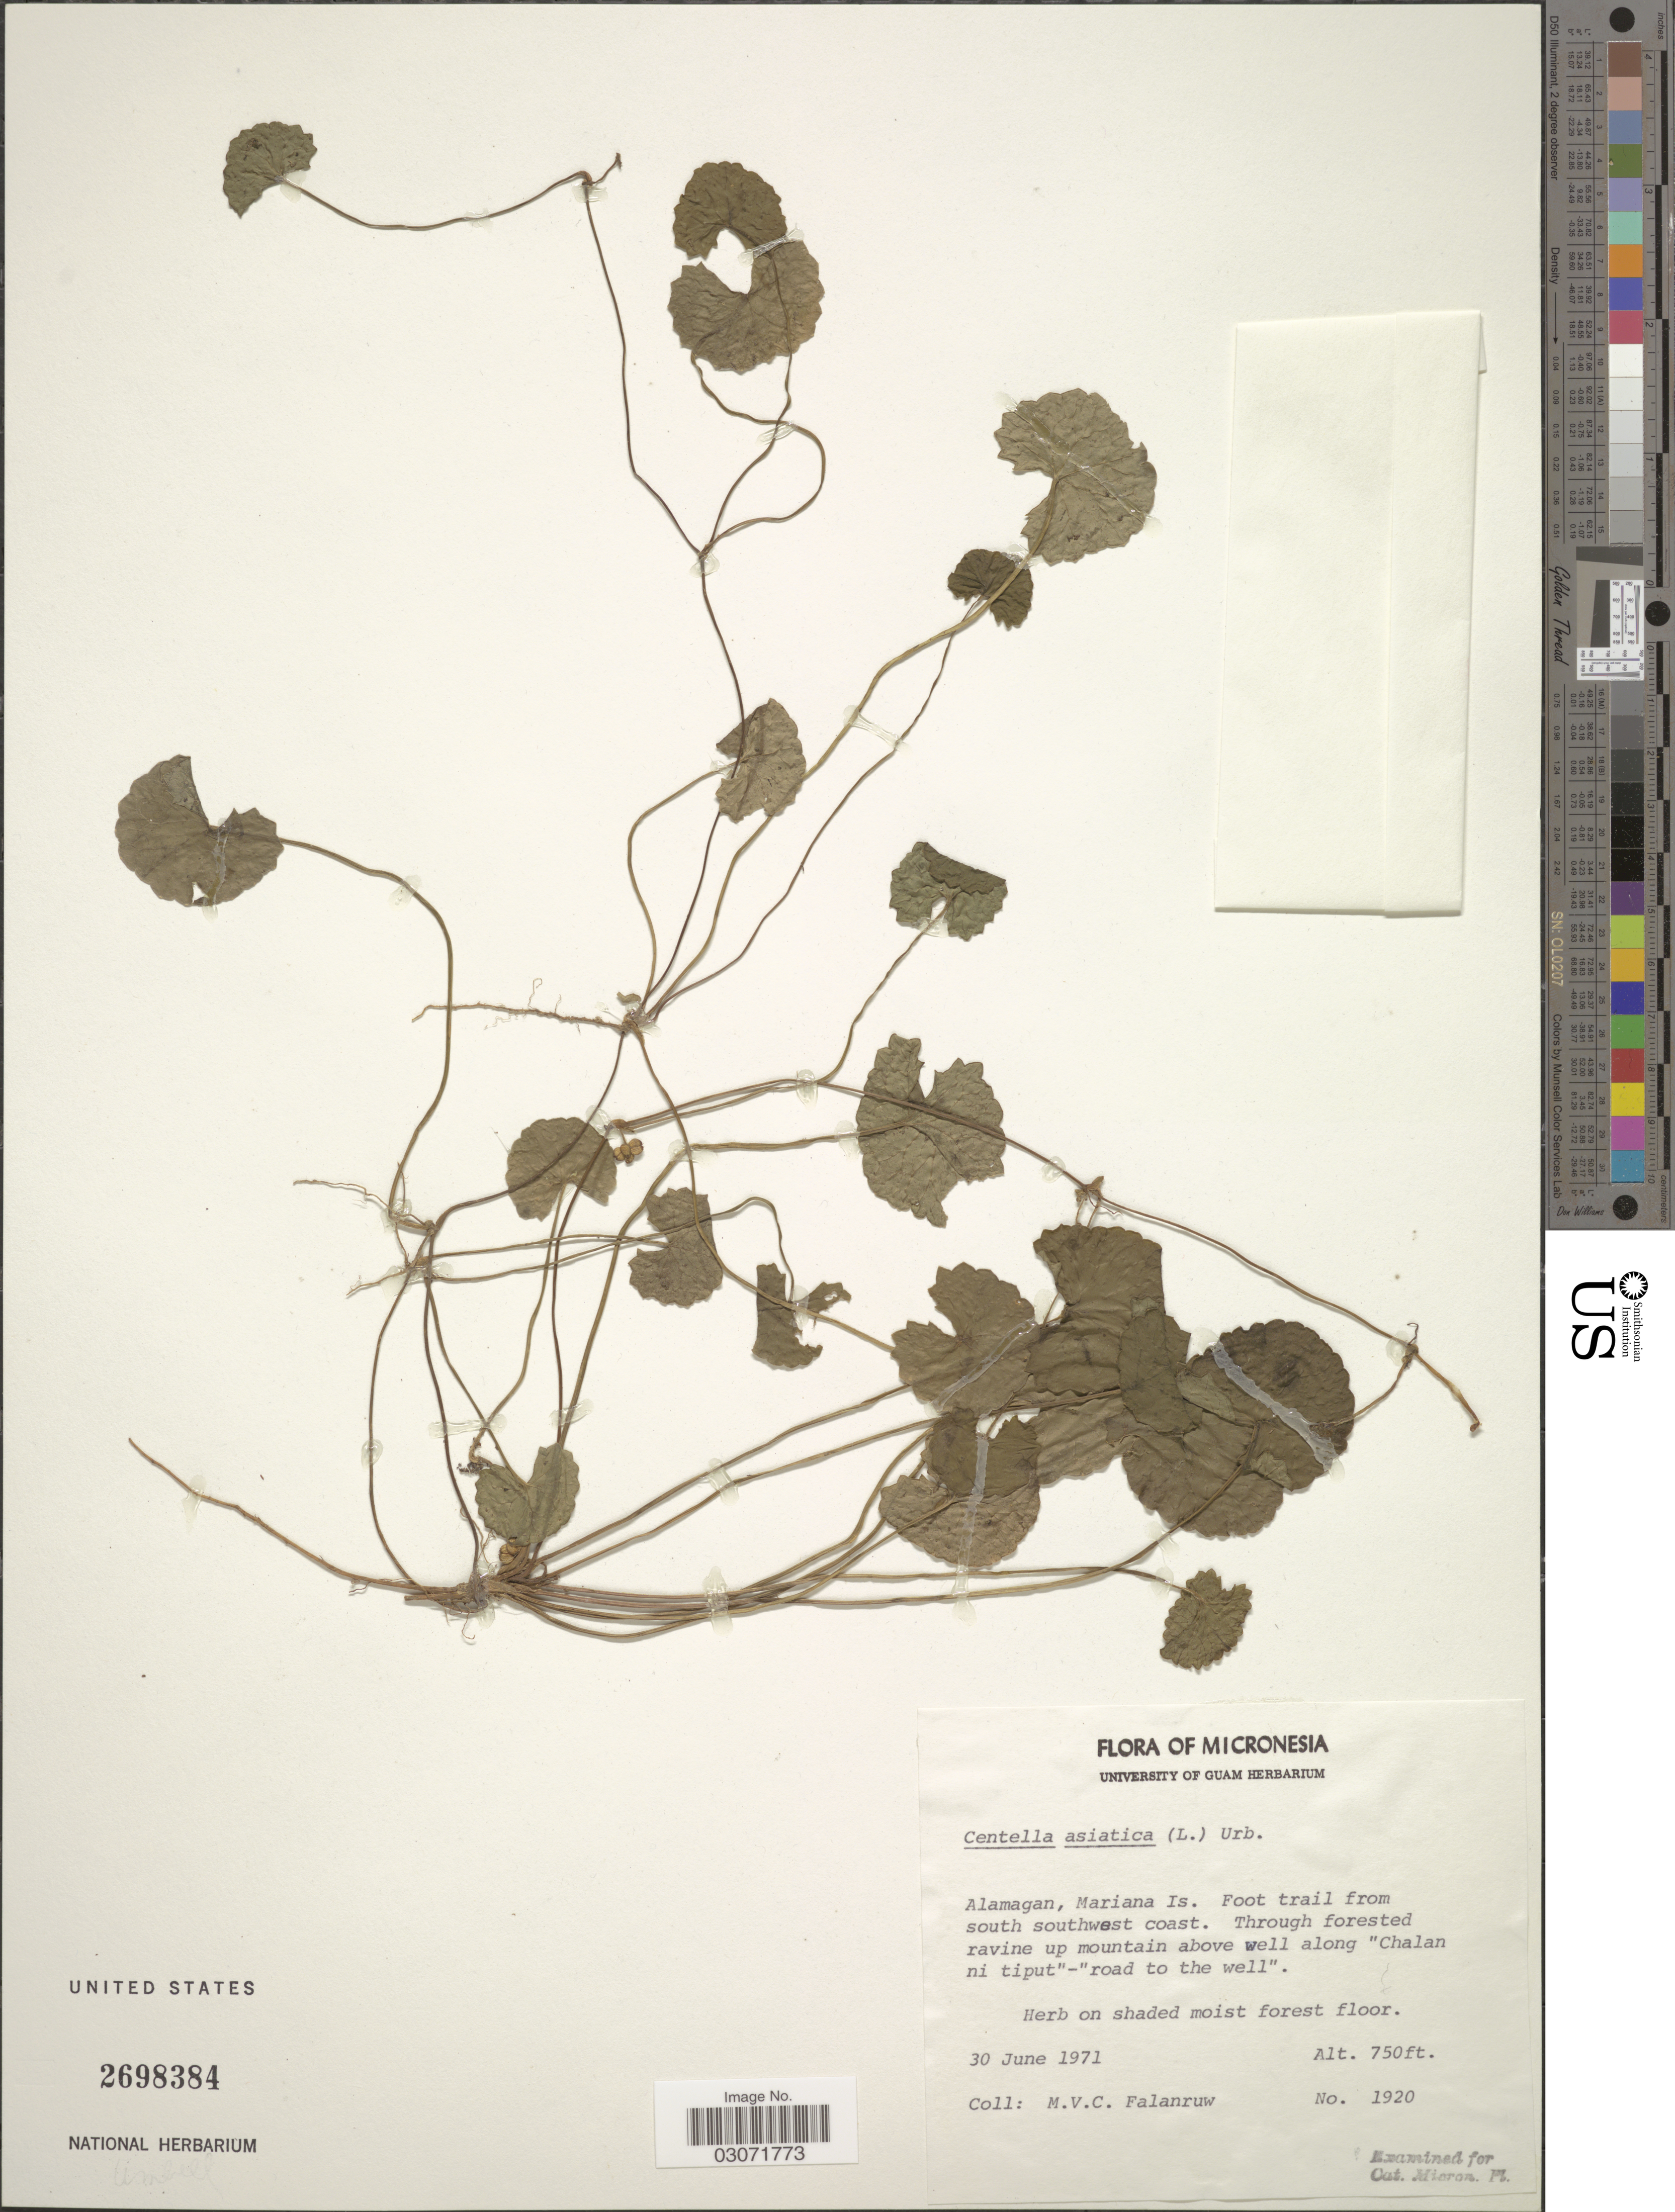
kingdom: Plantae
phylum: Tracheophyta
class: Magnoliopsida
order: Apiales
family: Apiaceae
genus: Centella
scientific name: Centella asiatica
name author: (L.) Urb.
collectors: M. V. Falanruw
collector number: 1920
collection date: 1971-06-30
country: Northern Mariana Islands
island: Alamagan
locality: Alamagan, Mariana Is. Foot trail from south southwest coast.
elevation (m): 229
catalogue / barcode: US 2698384